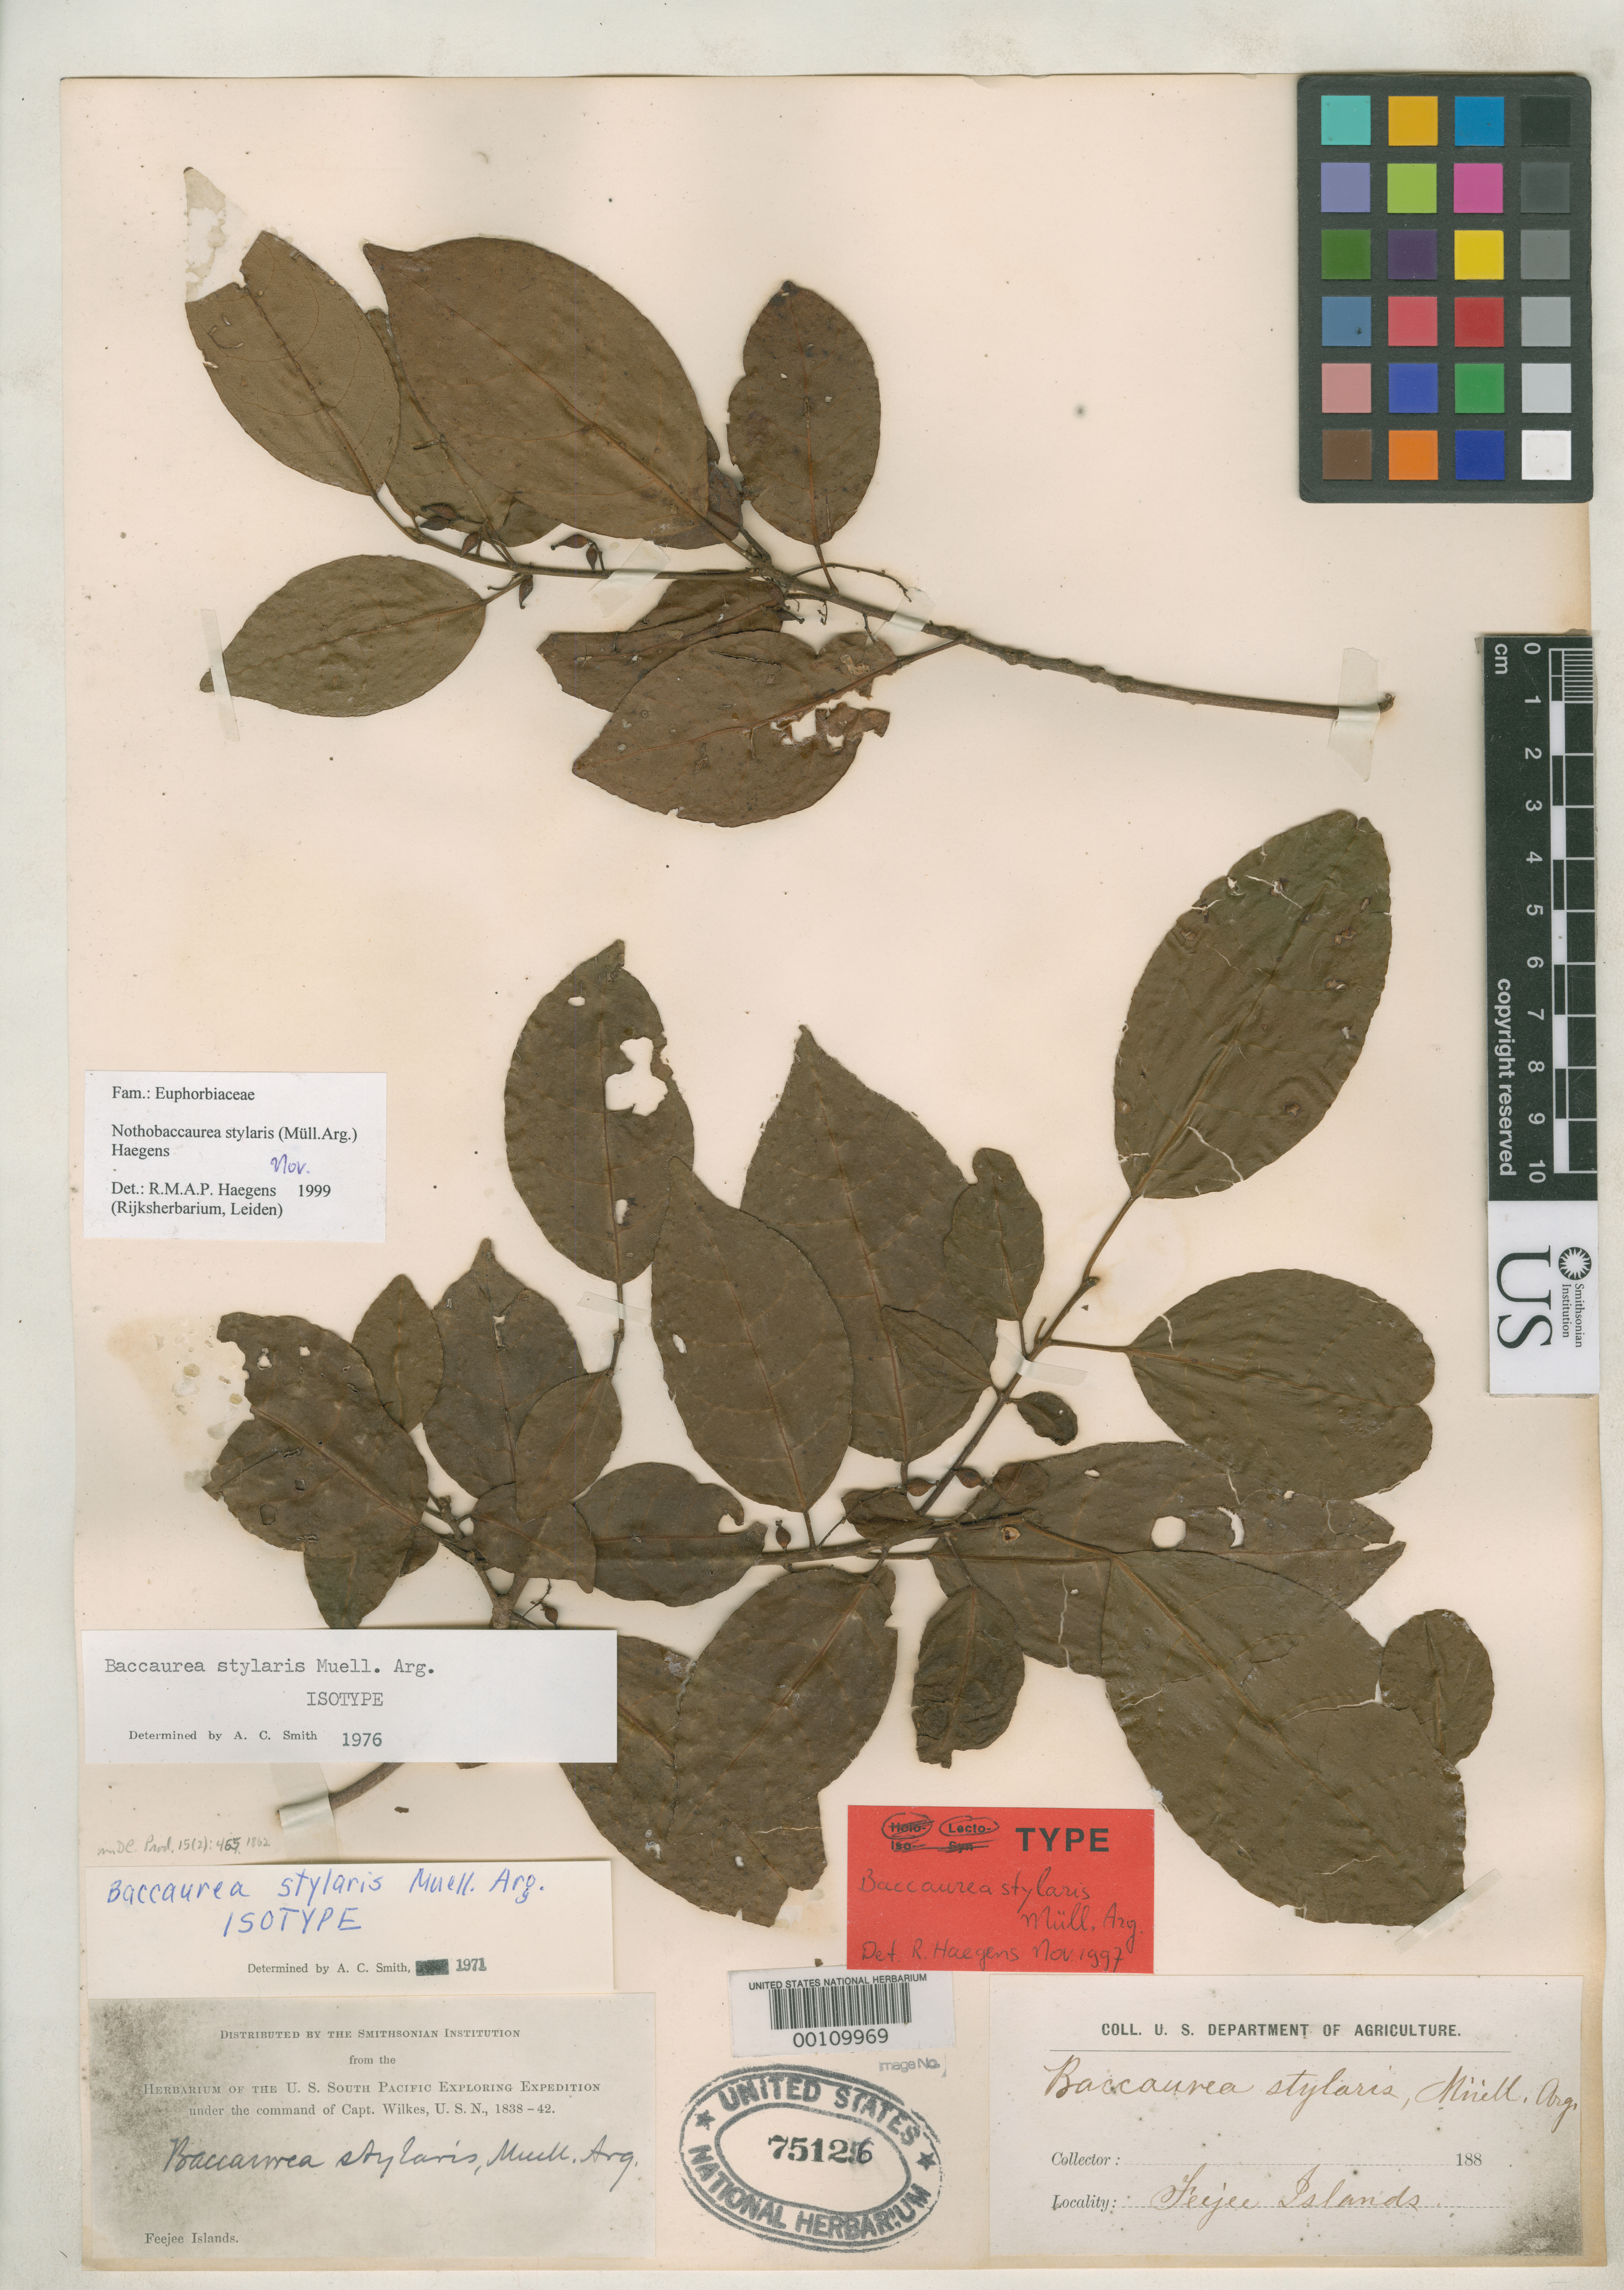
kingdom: Plantae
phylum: Tracheophyta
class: Magnoliopsida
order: Malpighiales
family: Phyllanthaceae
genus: Baccaurea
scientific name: Baccaurea stylaris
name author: Müll. Arg. in DC.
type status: Possible Holotype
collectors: Wilkes Explor. Exped.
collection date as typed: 1838 to -- --- 1842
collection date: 1838/1842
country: Fiji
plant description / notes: Type in "hb. DC." according to protologue [=Washington, DC or de Candolle?]; annotated as isotype by A.C. Smith but interpreted as holotype by Haegen (2000, Blumea supppl. 12).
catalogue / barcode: US 75126